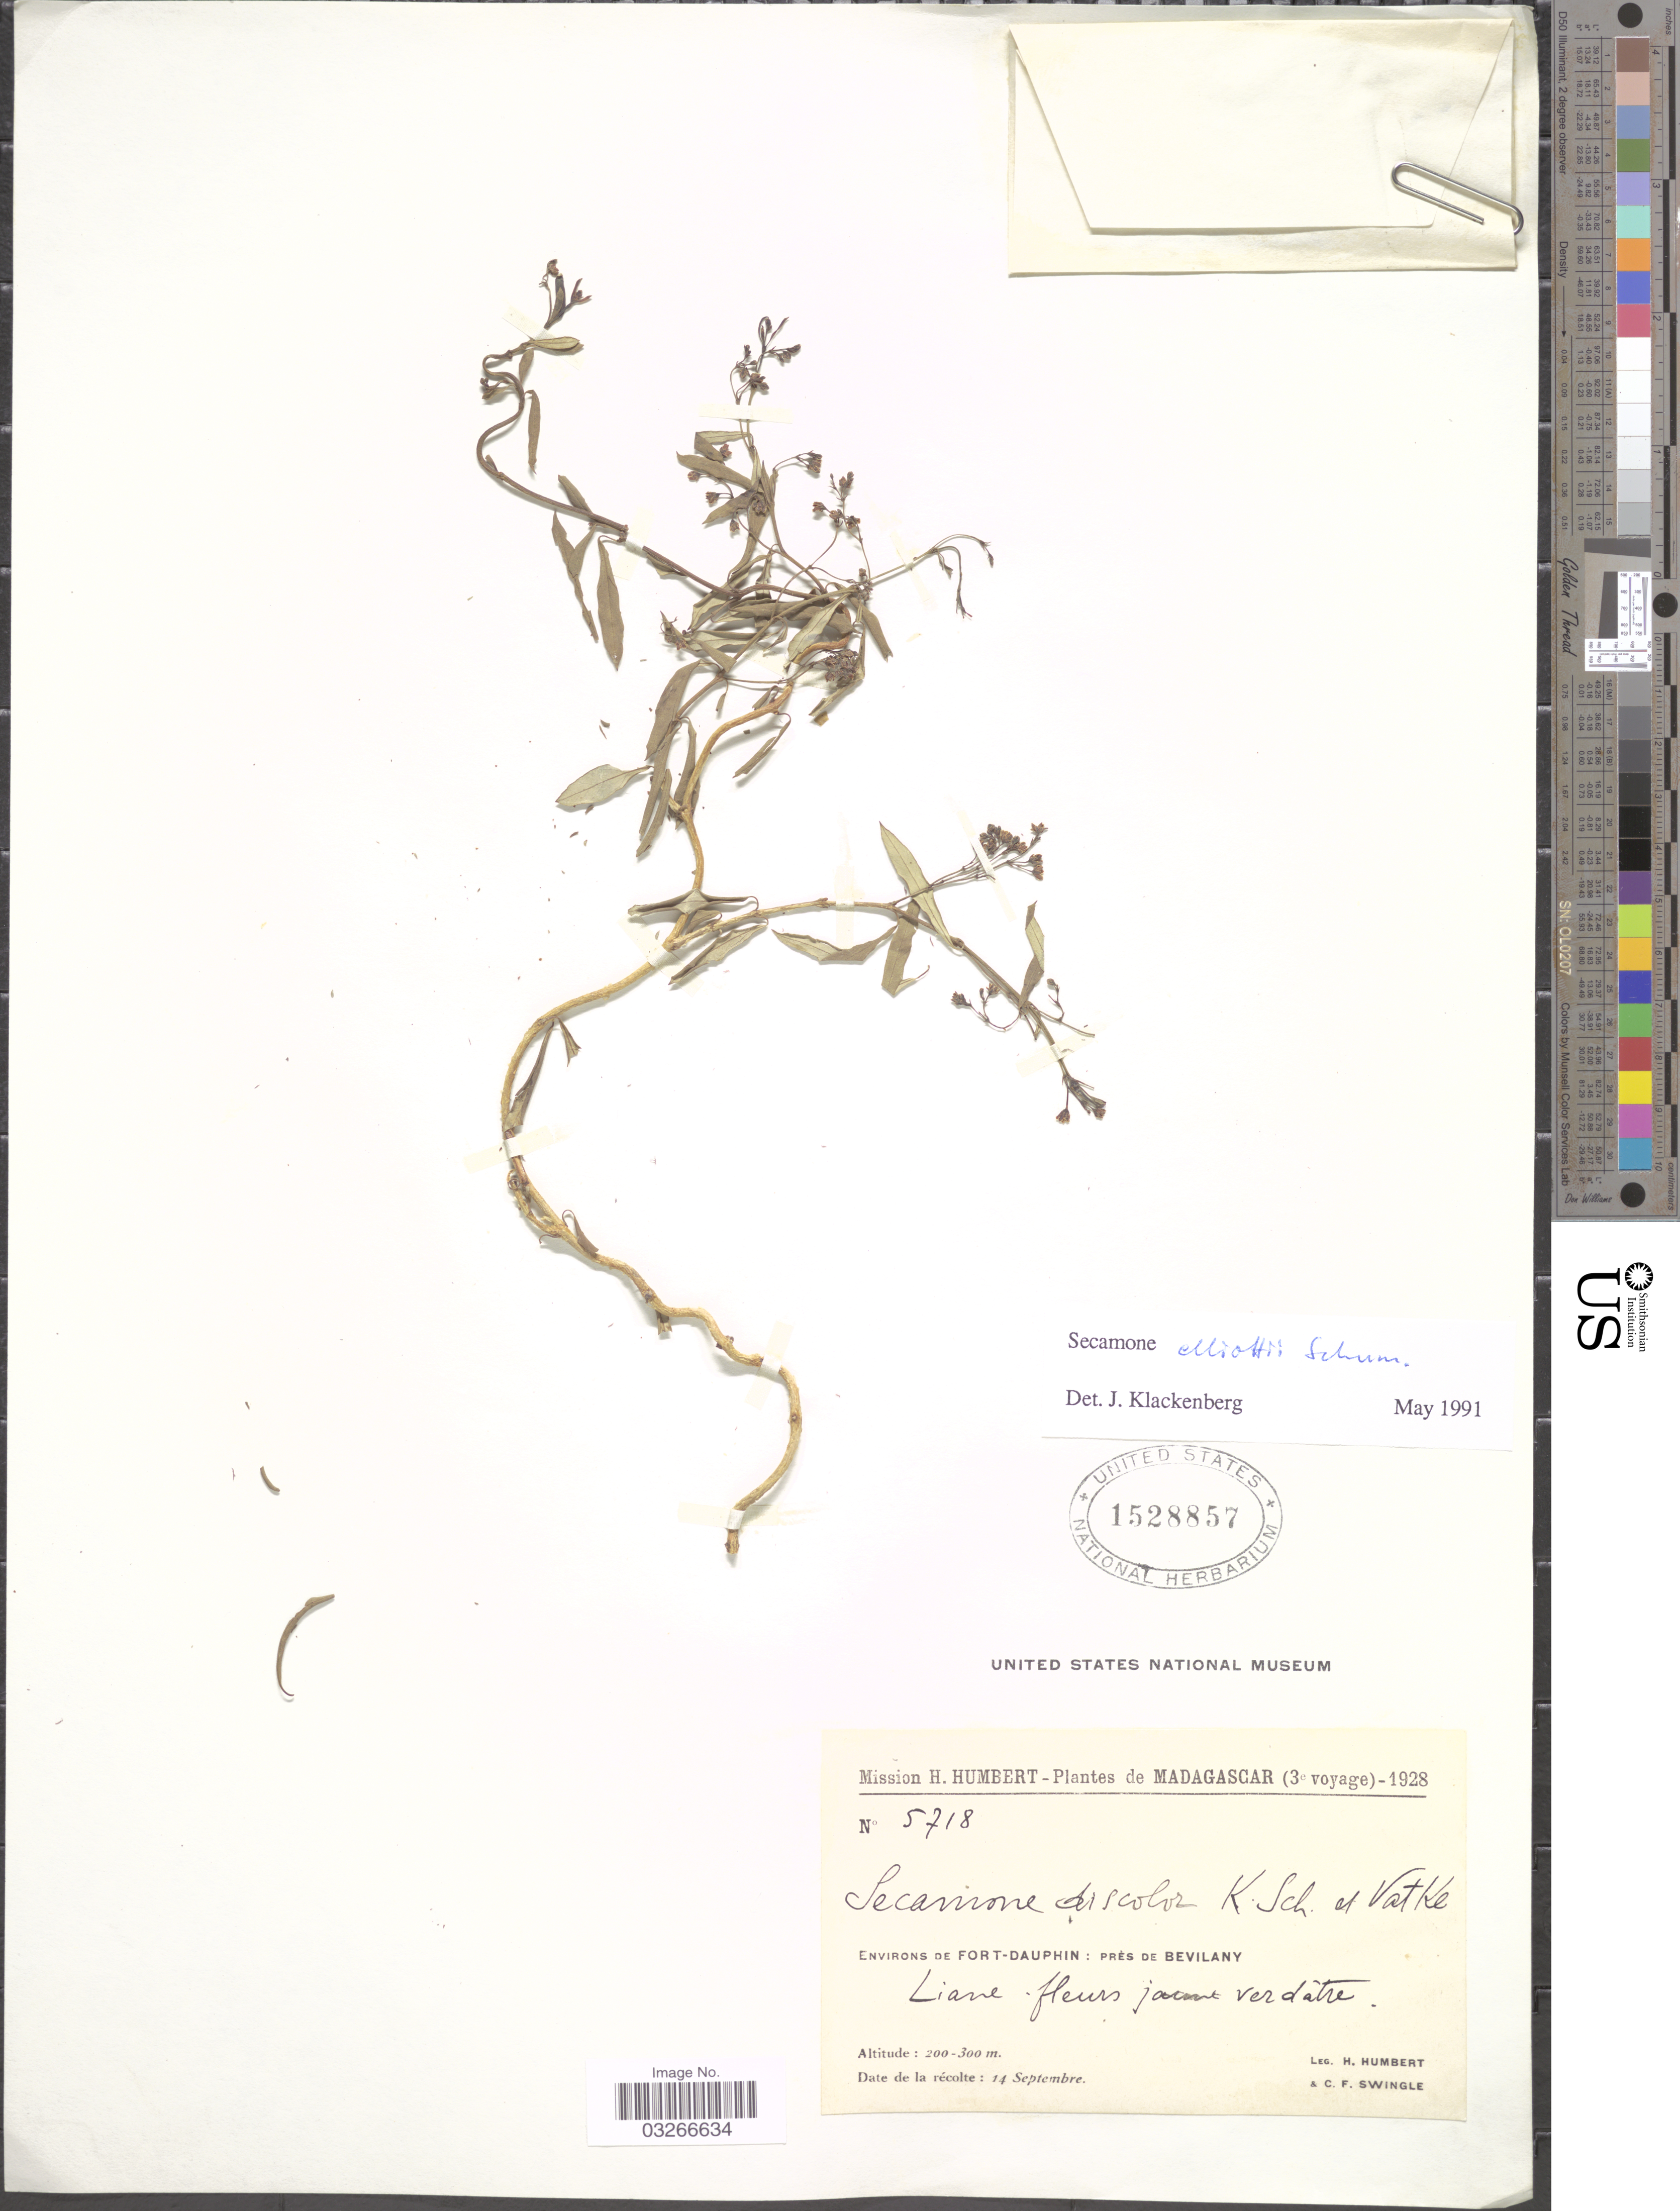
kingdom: Plantae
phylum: Tracheophyta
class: Magnoliopsida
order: Gentianales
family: Apocynaceae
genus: Secamone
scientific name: Secamone elliotii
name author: K. Schum.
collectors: H. Humbert & C. Swingle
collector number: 5718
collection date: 1928-09-14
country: Madagascar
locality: Environs de Fort-Dauphin: prés de Bevilany.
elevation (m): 200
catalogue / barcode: US 152857